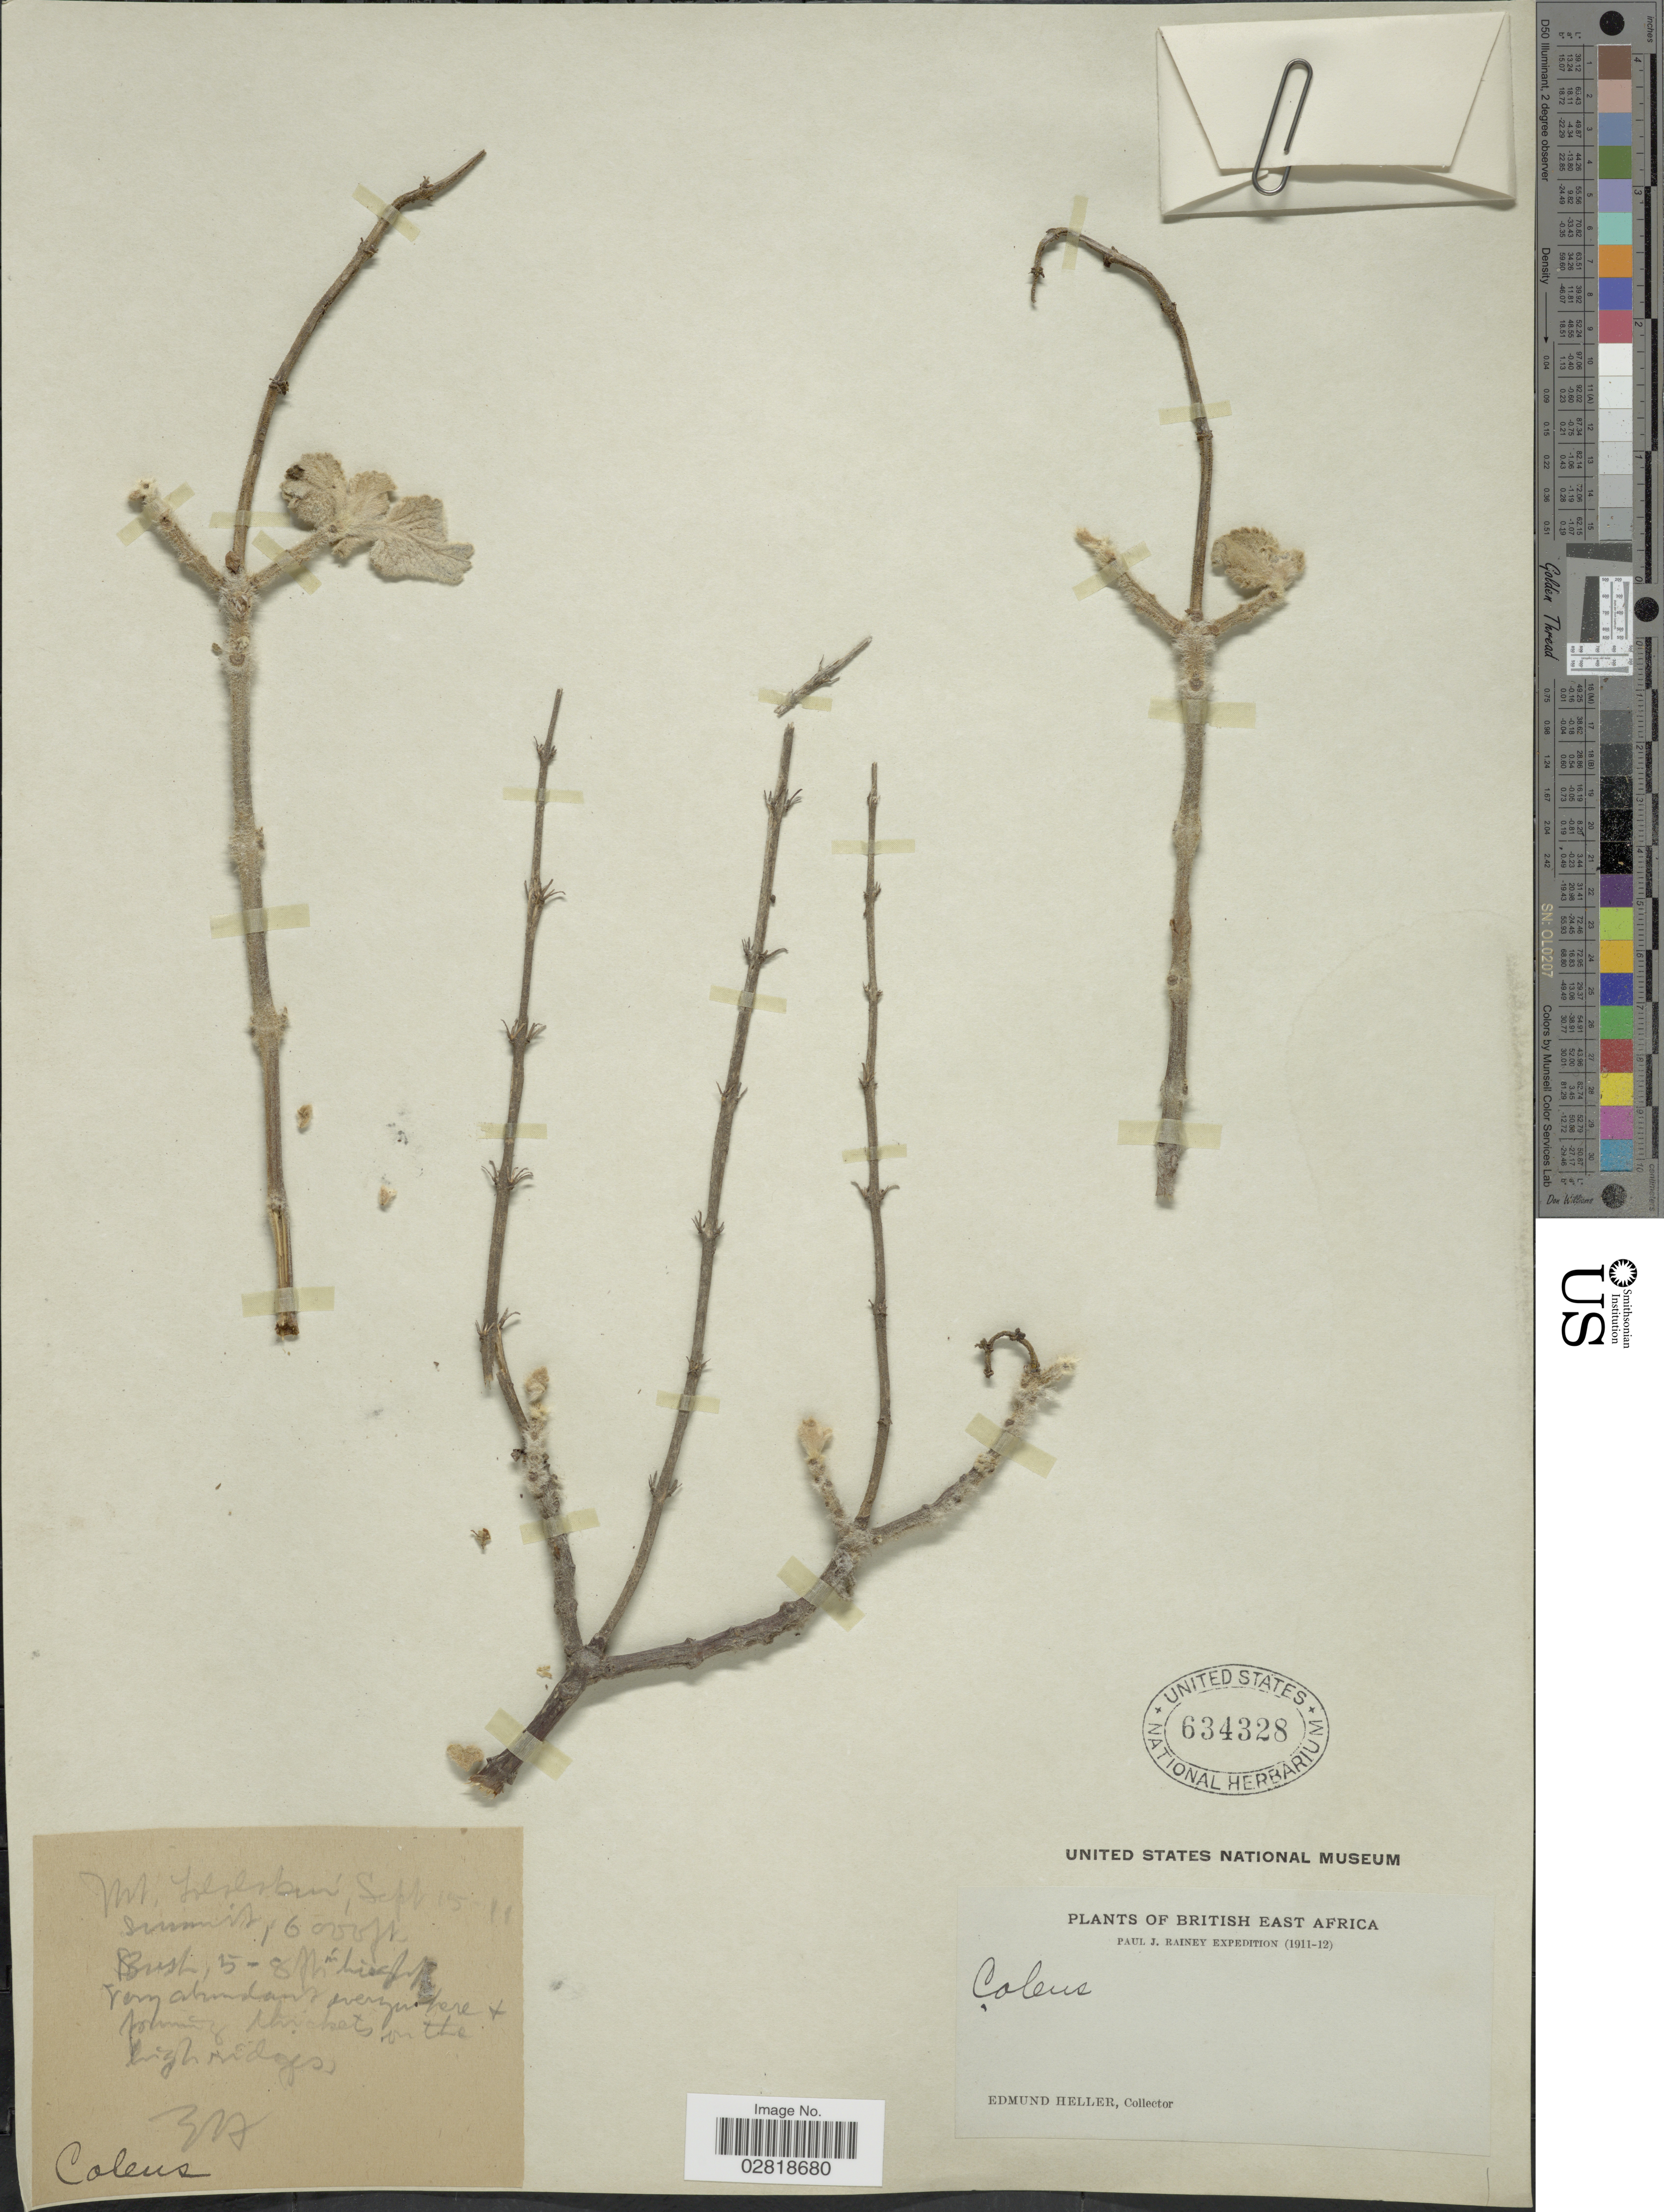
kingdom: Plantae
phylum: Tracheophyta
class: Magnoliopsida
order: Lamiales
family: Lamiaceae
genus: Plectranthus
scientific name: Plectranthus sp.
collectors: E. Heller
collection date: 1911-09-15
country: Kenya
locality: Mt. [illegible text]. British East Africa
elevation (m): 1829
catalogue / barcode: US 634328